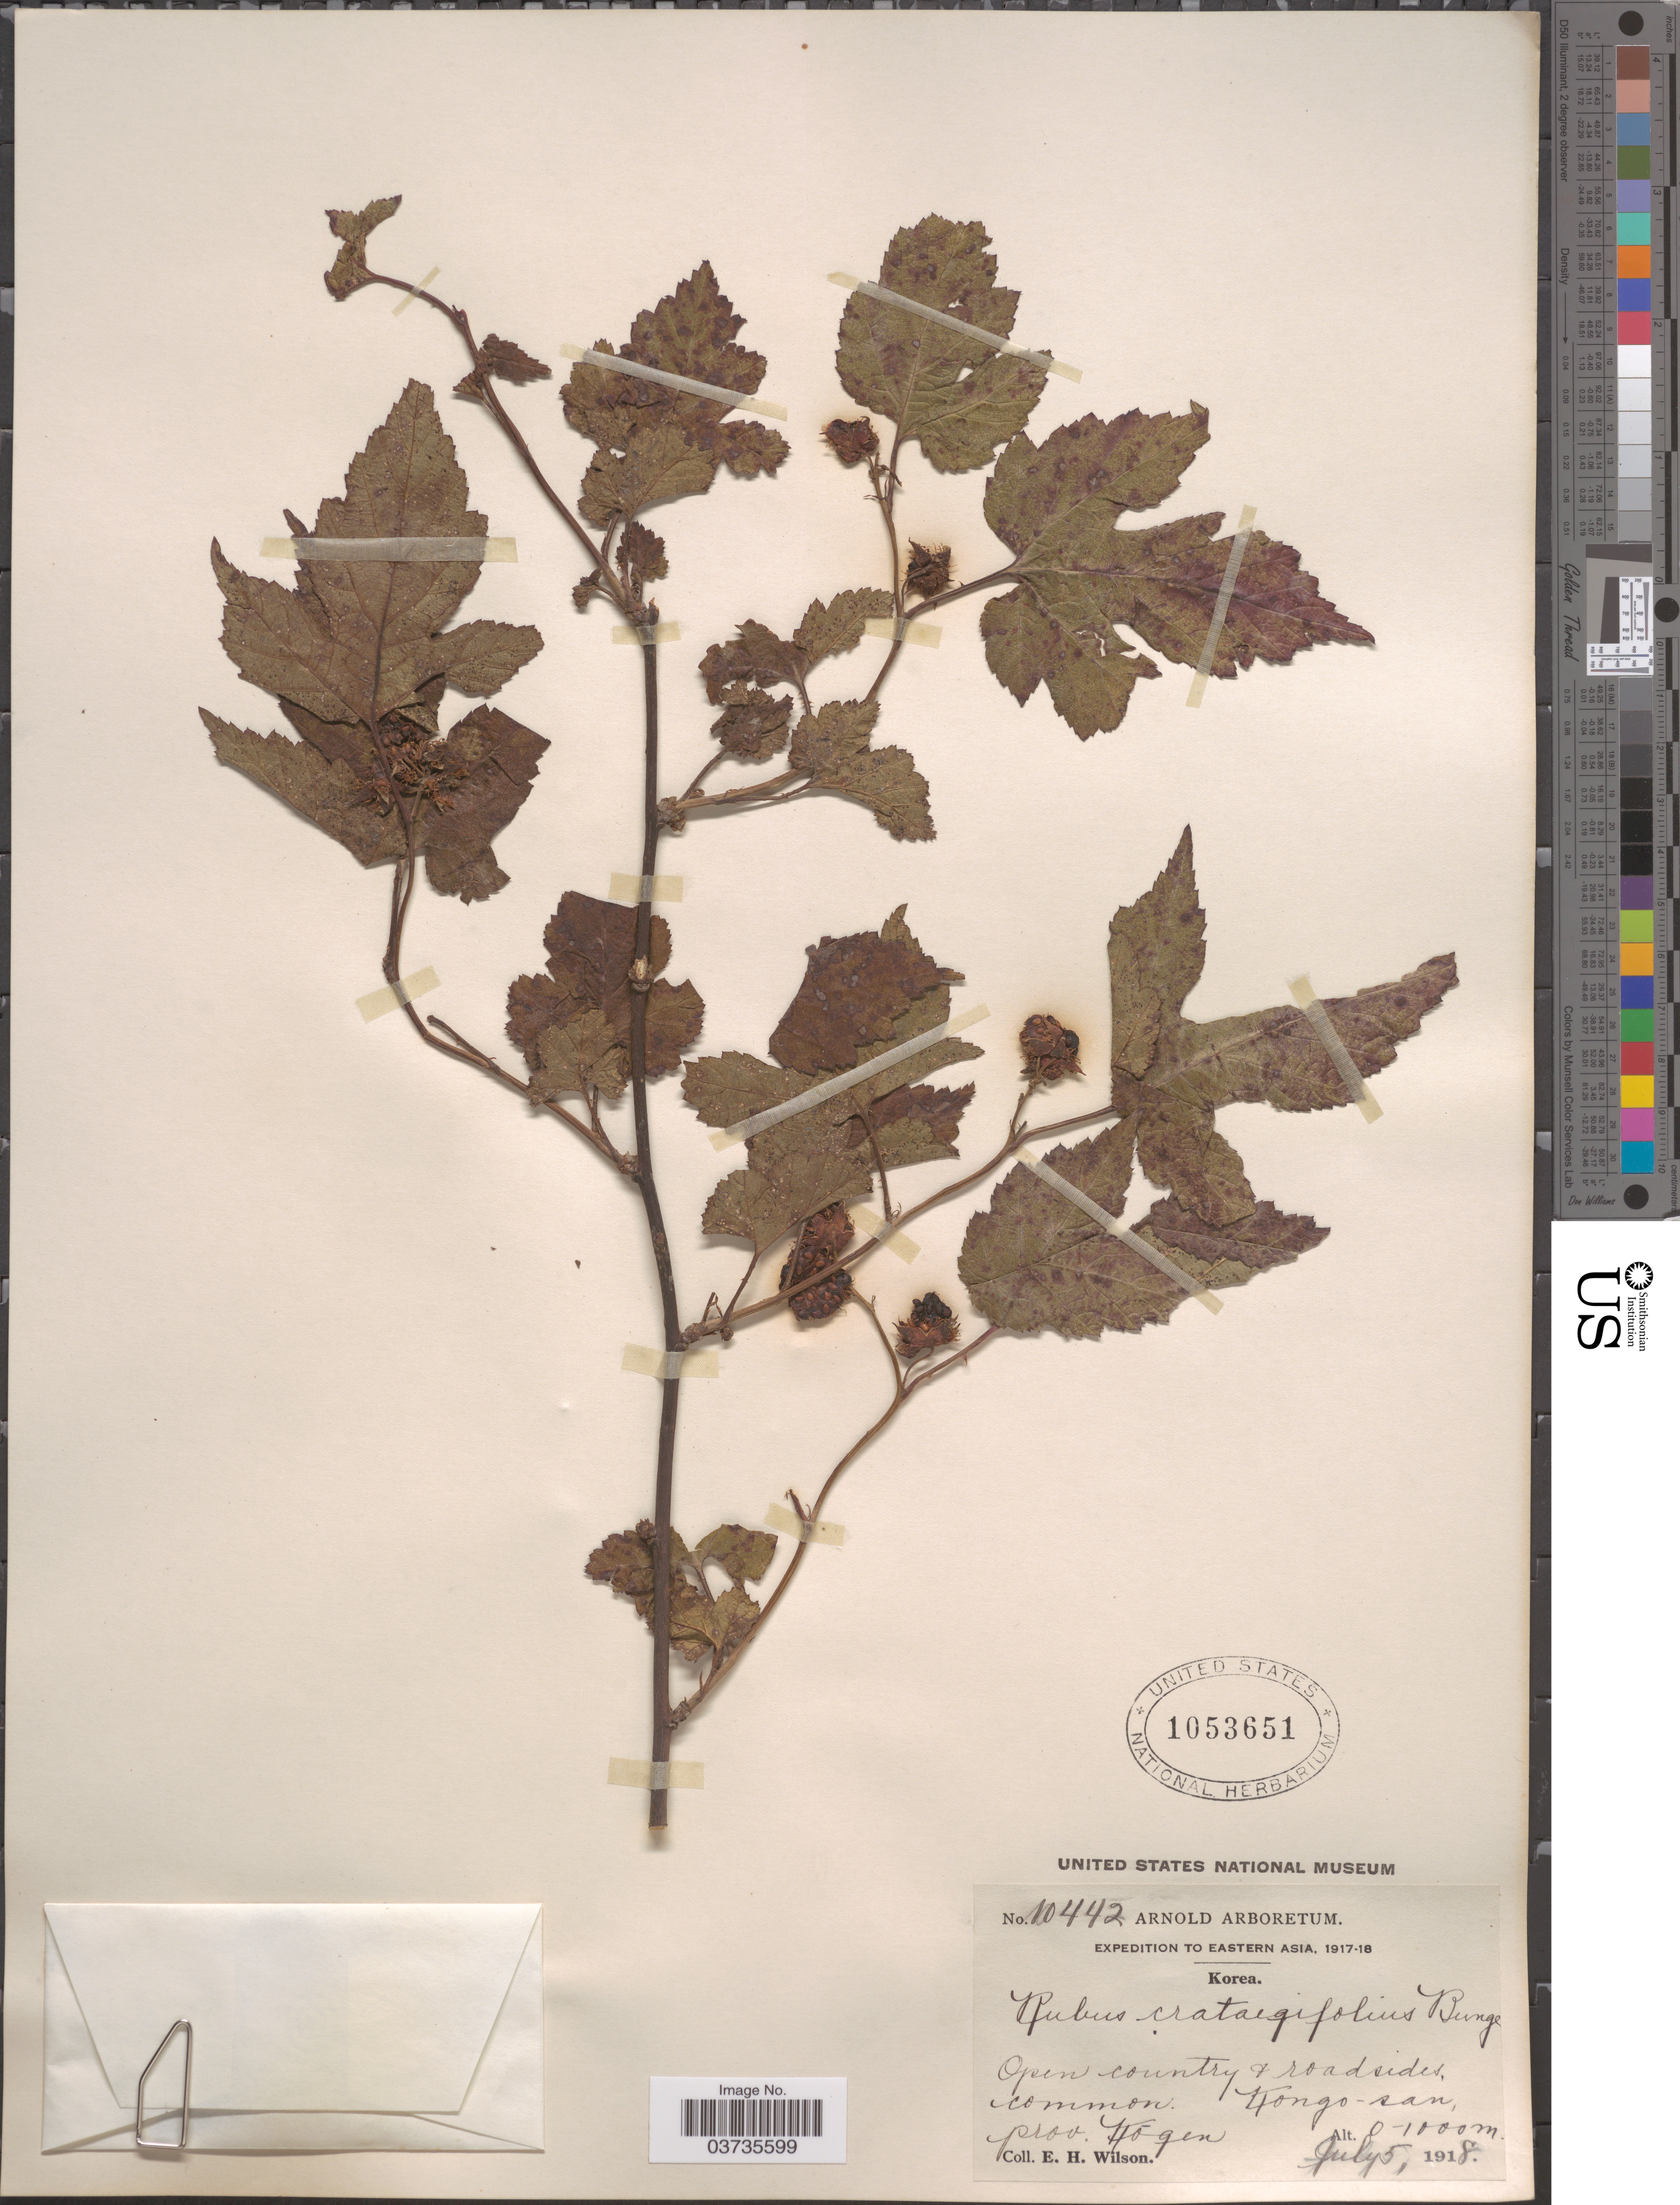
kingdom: Plantae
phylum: Tracheophyta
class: Magnoliopsida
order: Rosales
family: Rosaceae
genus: Rubus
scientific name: Rubus crataegifolius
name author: Bunge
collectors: E. Wilson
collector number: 10442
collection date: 1918-07-05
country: North Korea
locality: Eastern Asia. Kongo-san, Prov. Kogen.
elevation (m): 0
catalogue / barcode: US 1053651